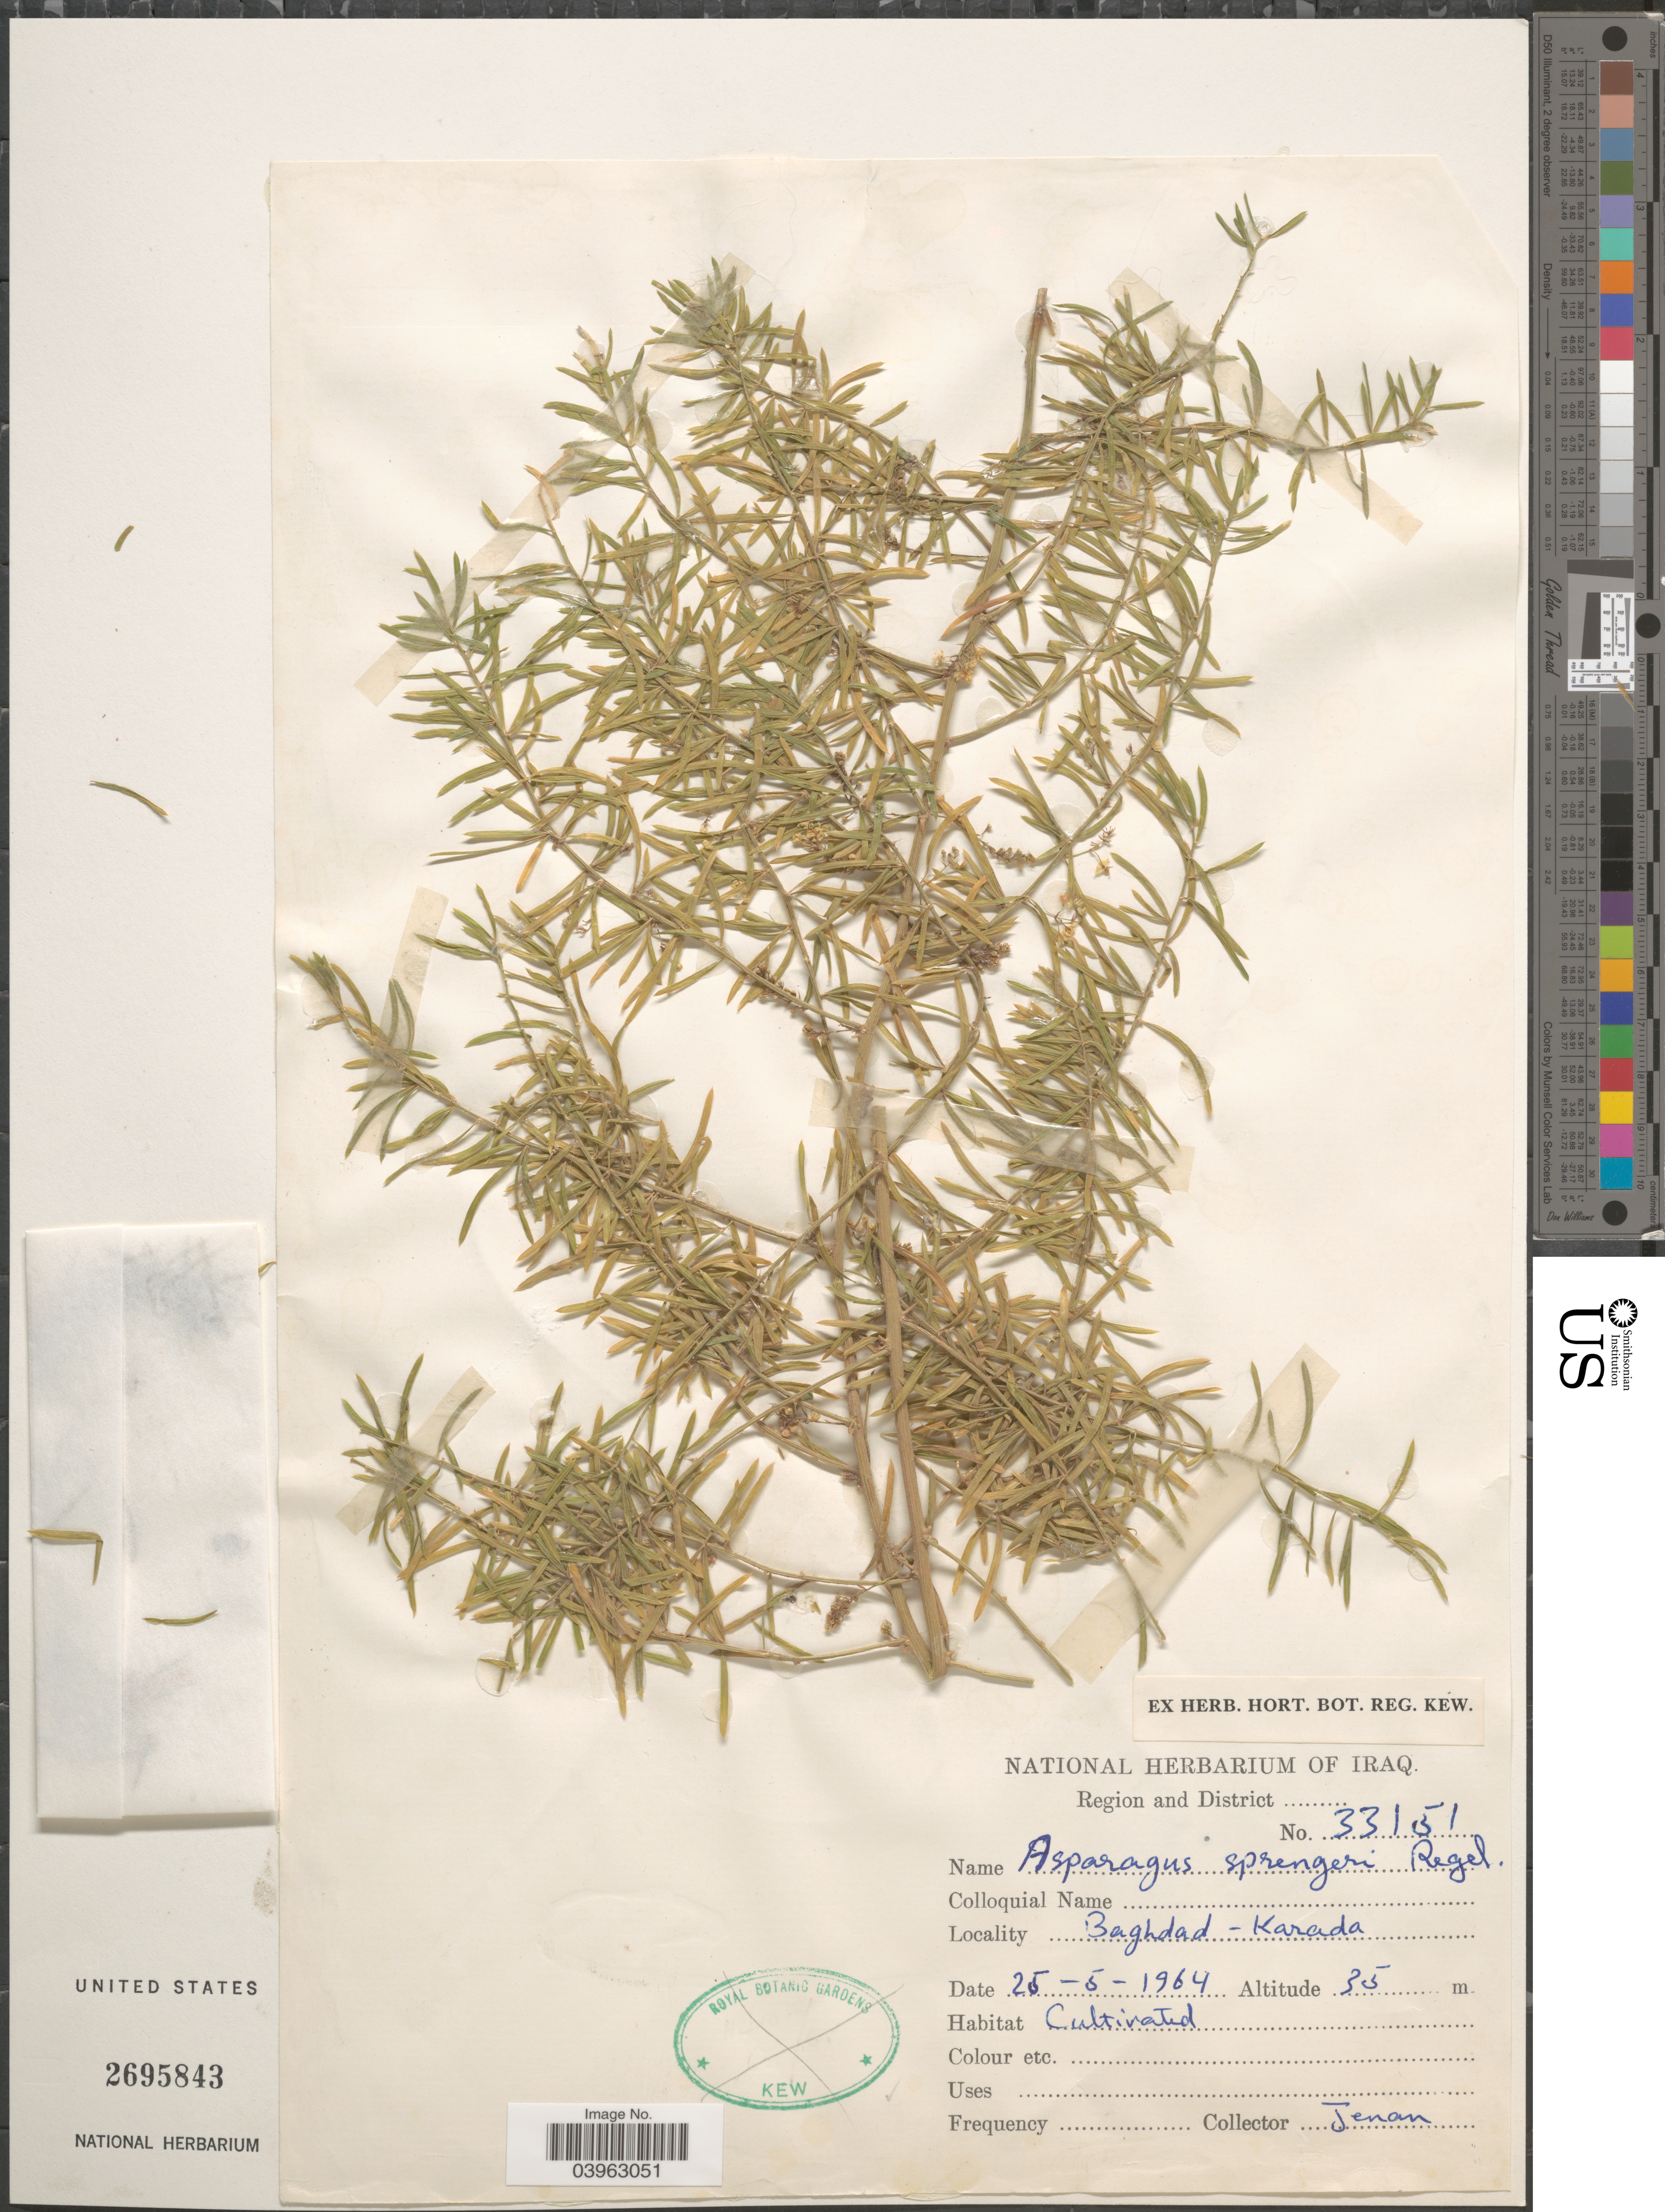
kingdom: Plantae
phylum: Tracheophyta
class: Liliopsida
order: Asparagales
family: Asparagaceae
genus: Asparagus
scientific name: Asparagus sprengeri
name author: Regel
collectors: -. Jenan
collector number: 33151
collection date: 1964-05-25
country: Iraq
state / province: Baghdad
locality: Karada.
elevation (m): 35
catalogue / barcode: US 2695843